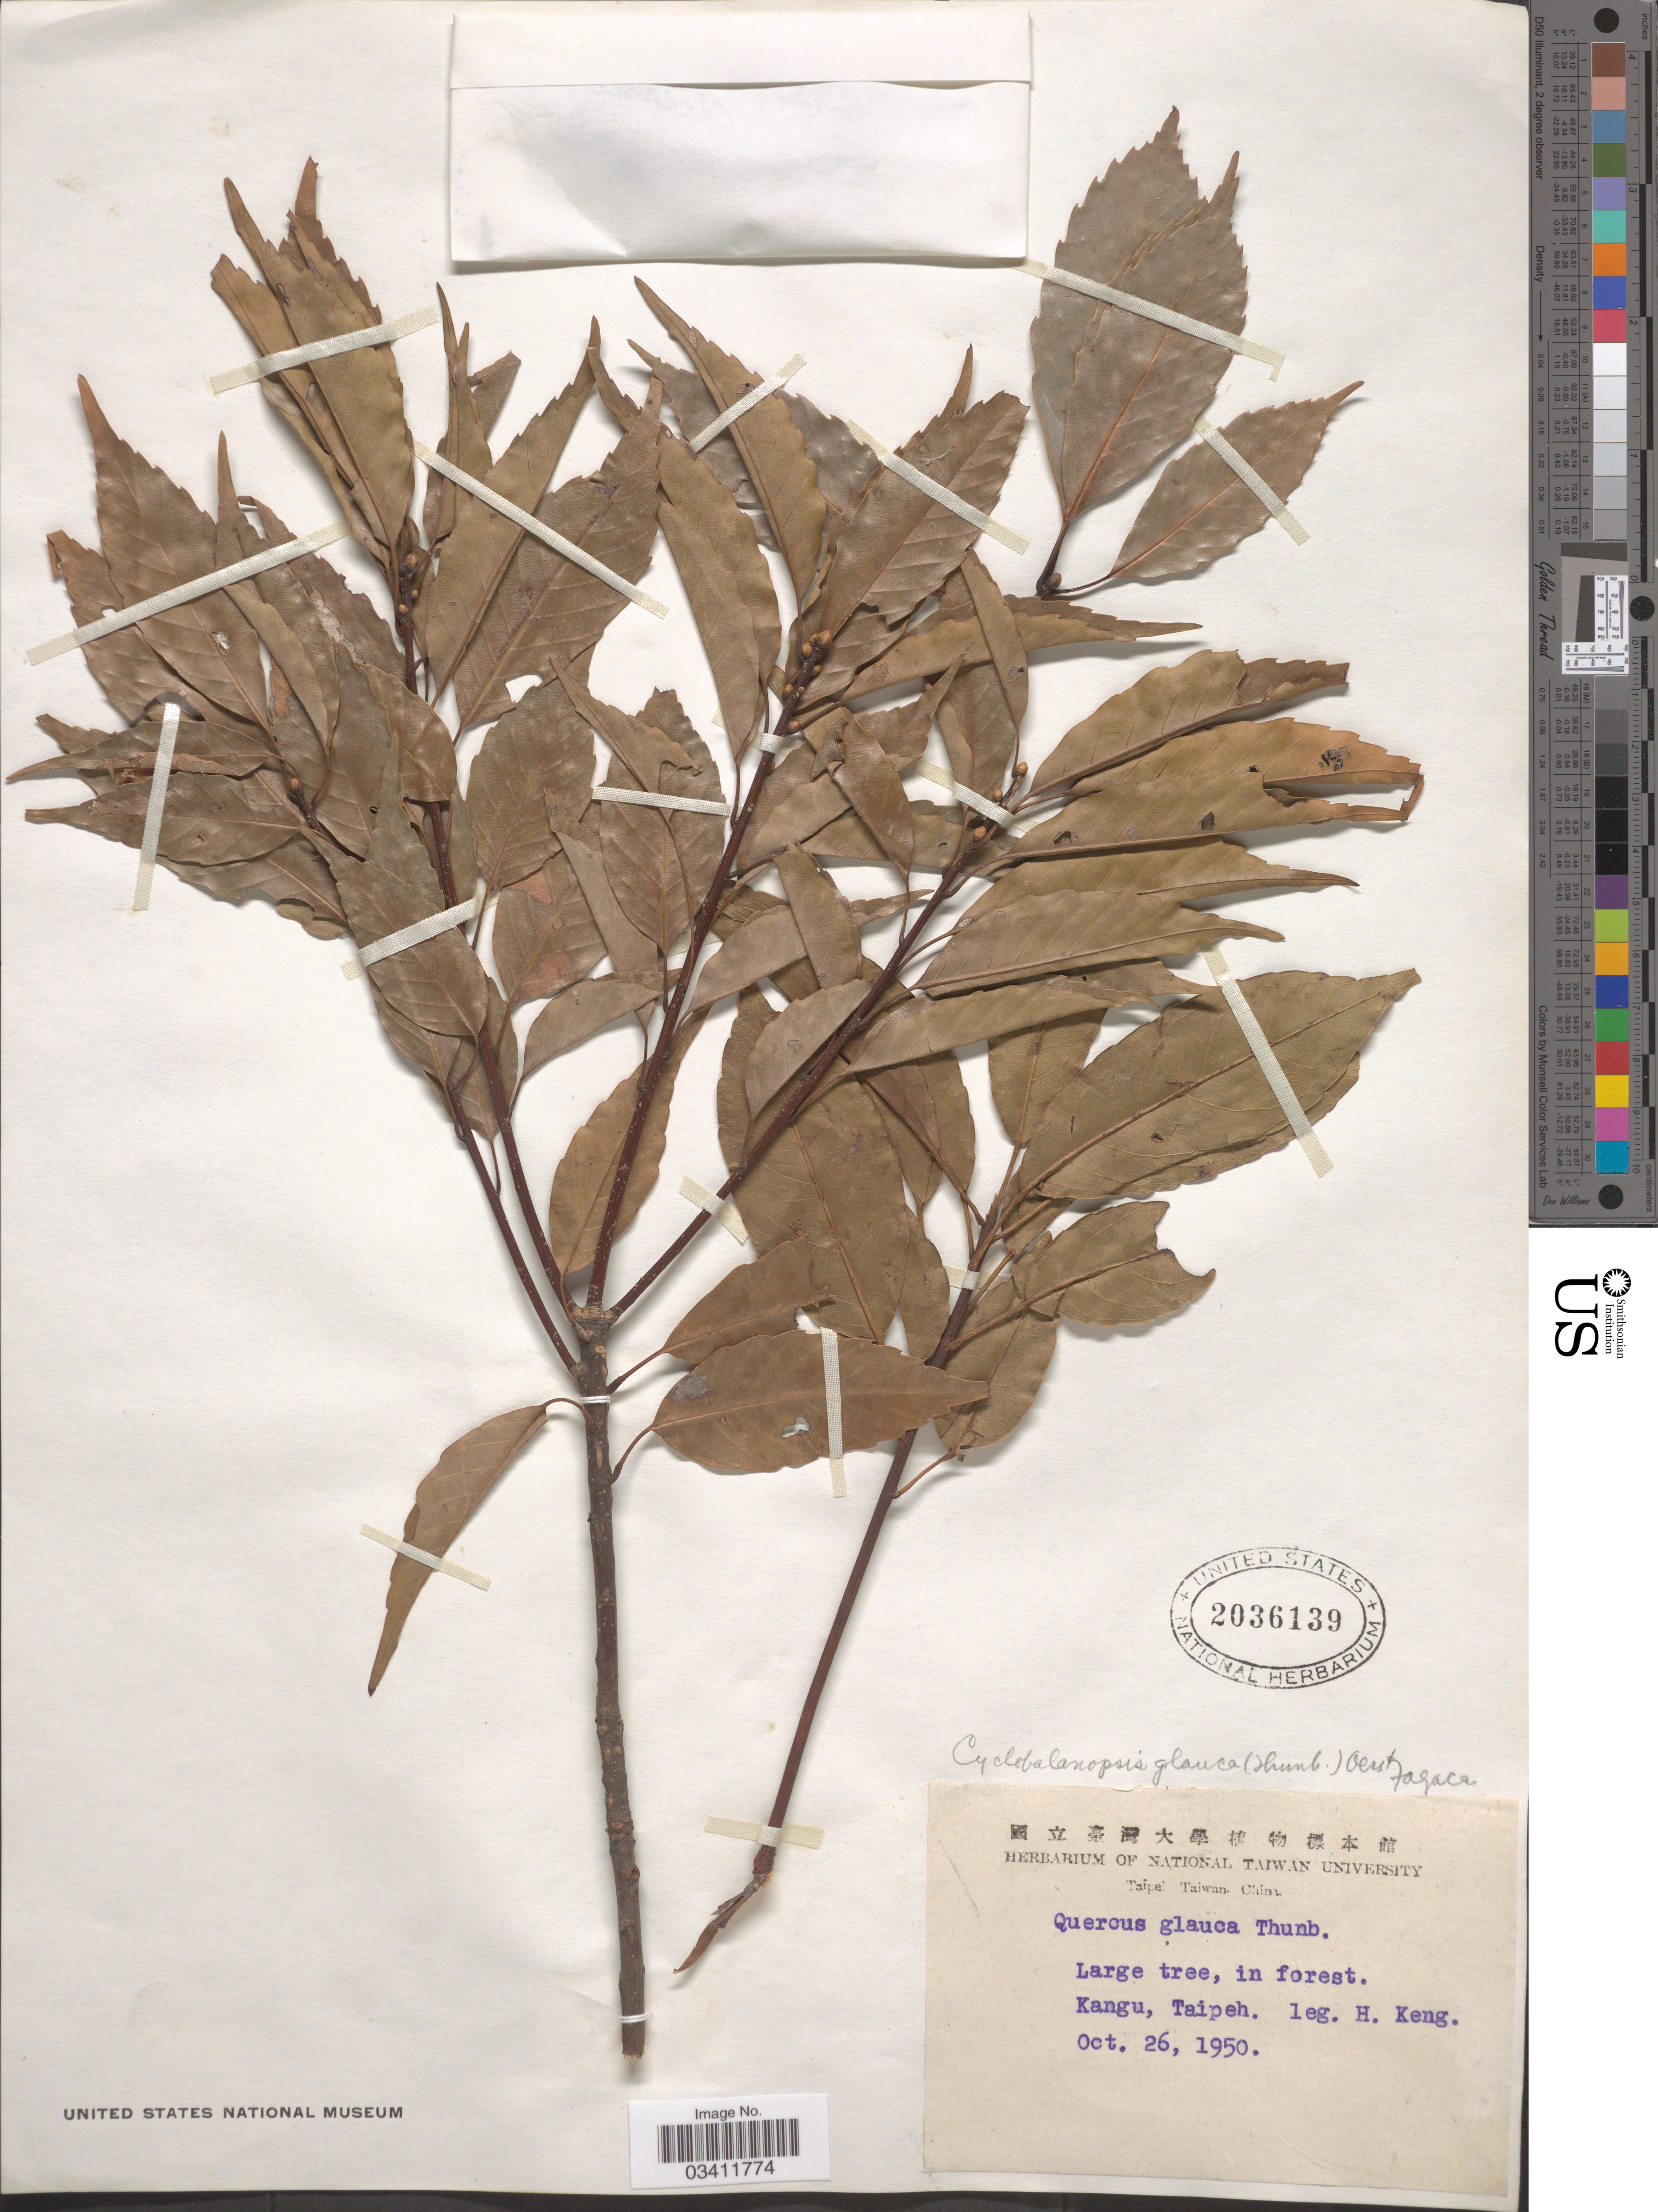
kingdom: Plantae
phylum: Tracheophyta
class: Magnoliopsida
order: Fagales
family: Fagaceae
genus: Quercus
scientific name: Quercus glauca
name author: Thunb.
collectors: H. Keng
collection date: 1950-10-26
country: Taiwan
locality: Kangu, Taipeh.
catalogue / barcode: US 2036139